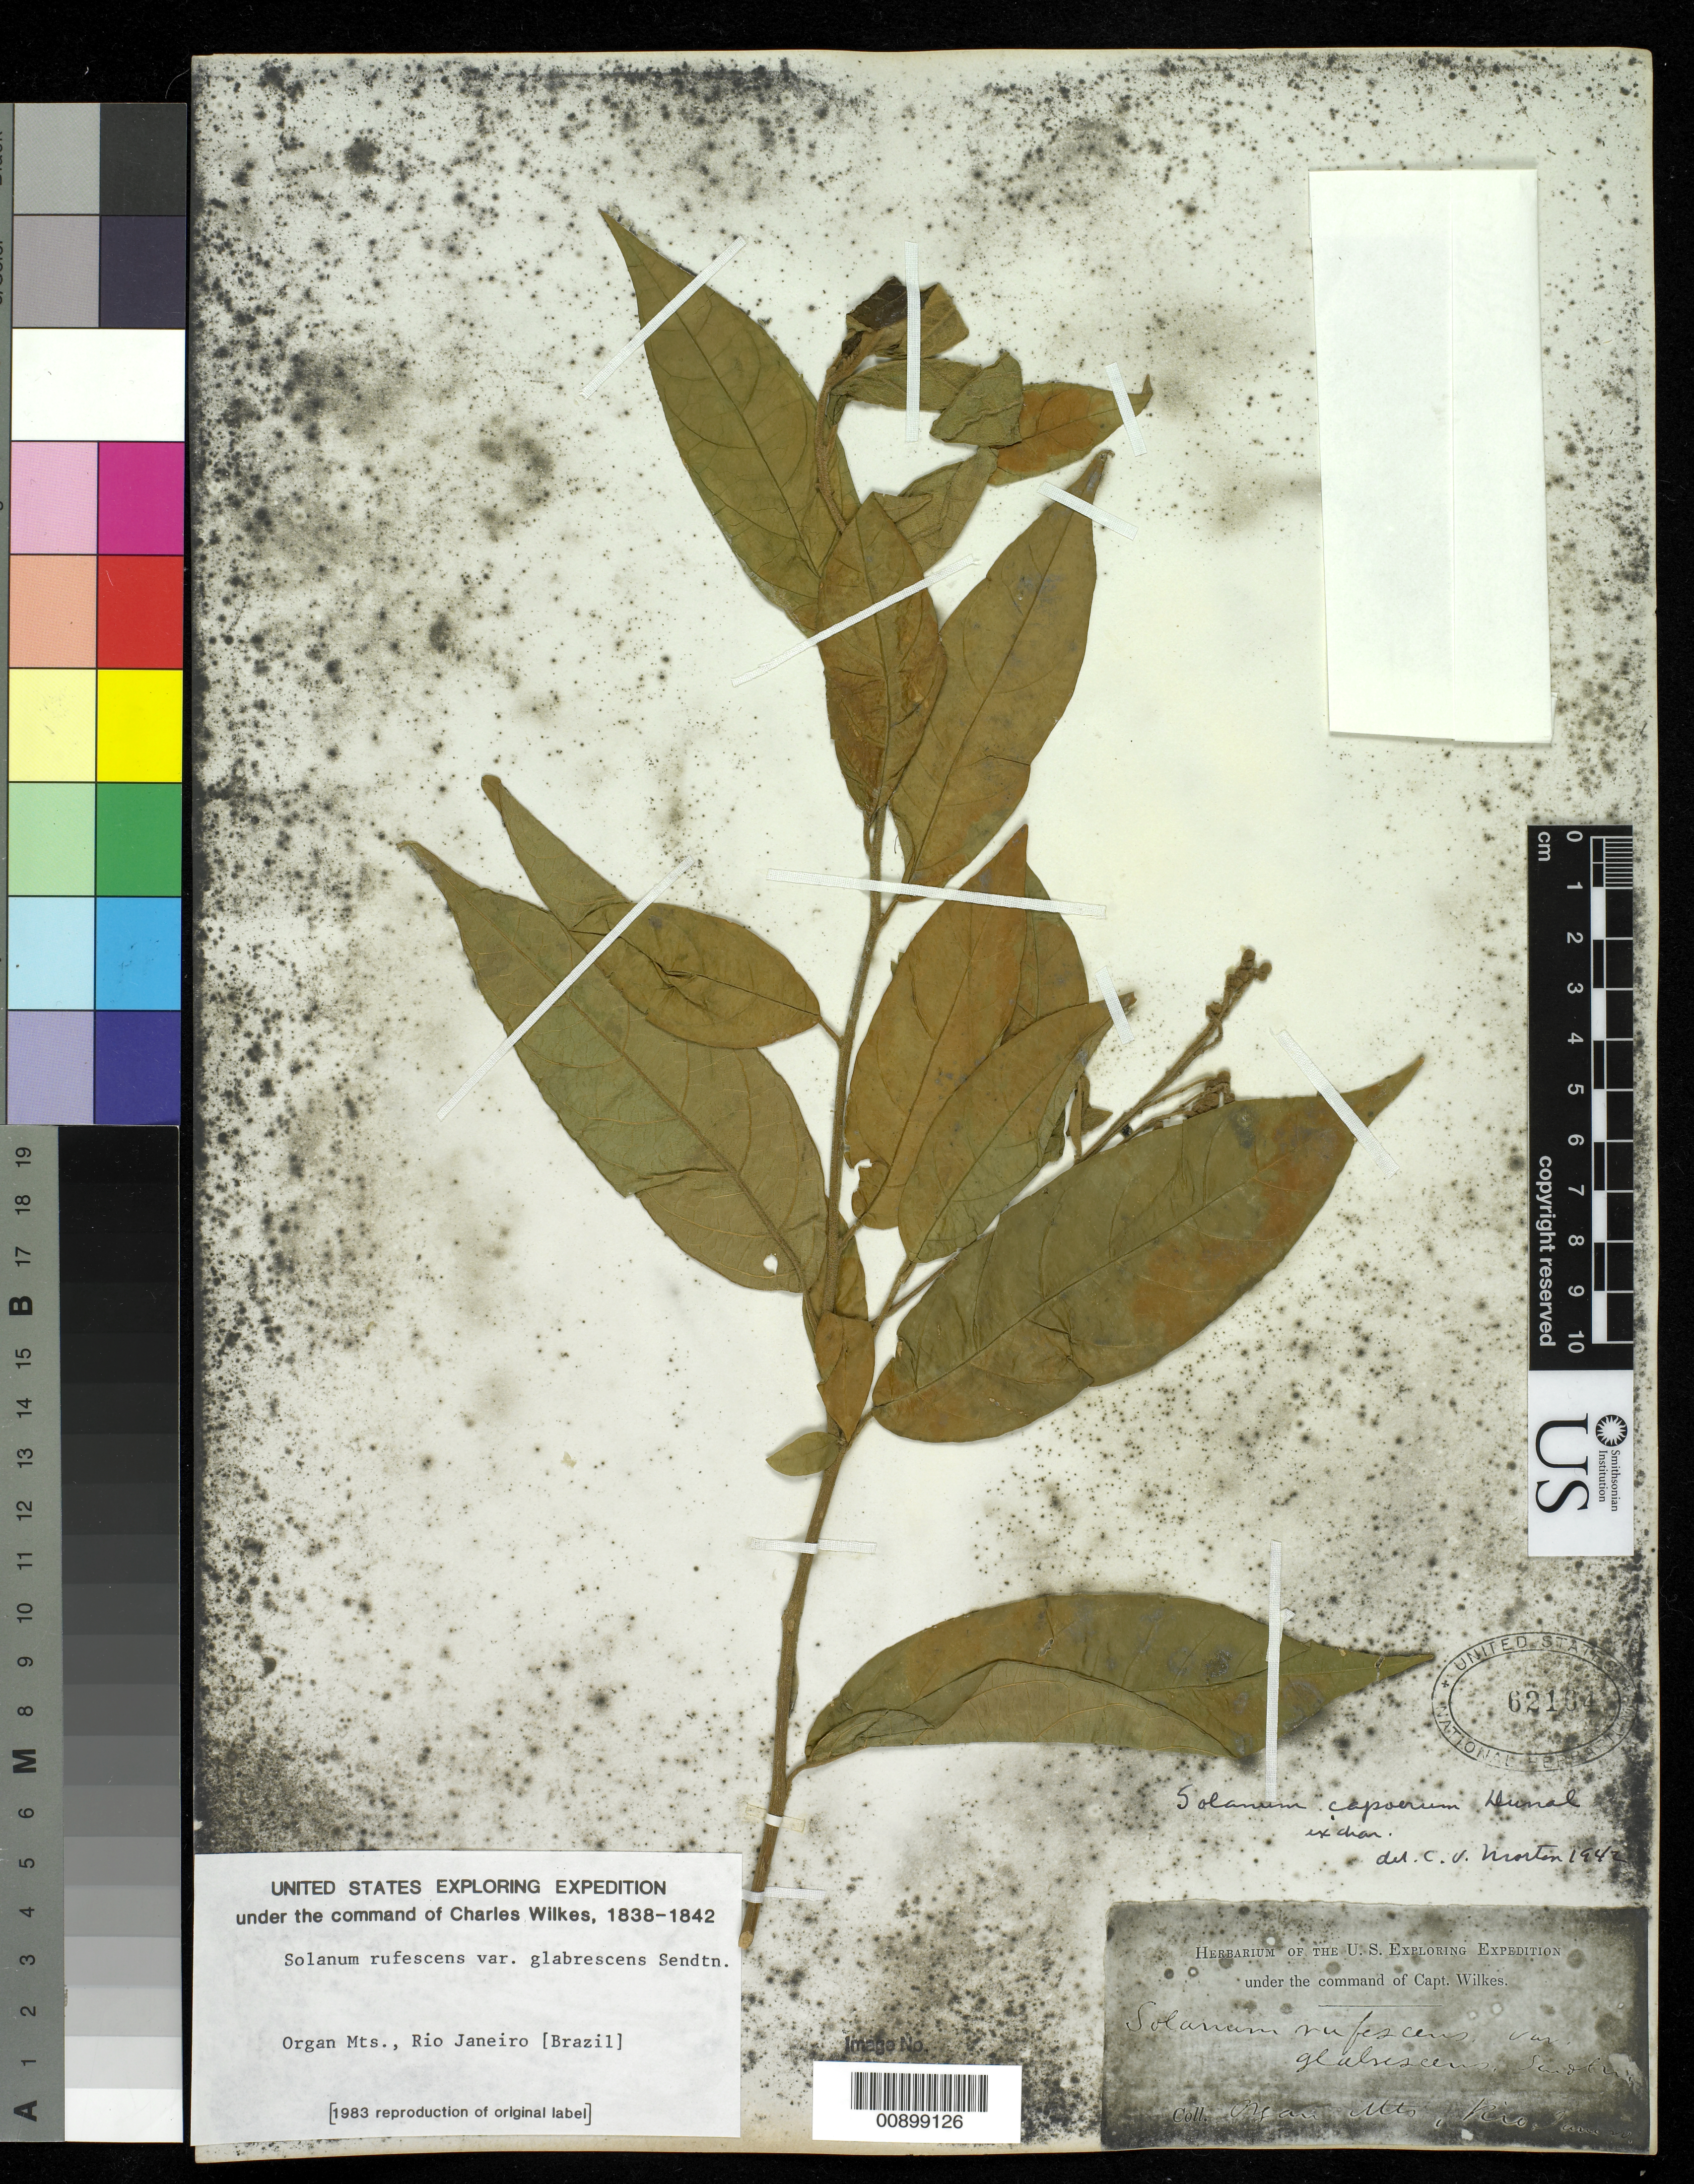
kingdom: Plantae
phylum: Tracheophyta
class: Magnoliopsida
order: Solanales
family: Solanaceae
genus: Solanum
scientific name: Solanum capoerum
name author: Dunal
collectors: Wilkes Explor. Exped.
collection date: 1838/1842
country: Brazil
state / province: Rio de Janeiro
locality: Organ Mountains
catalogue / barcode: US 62104